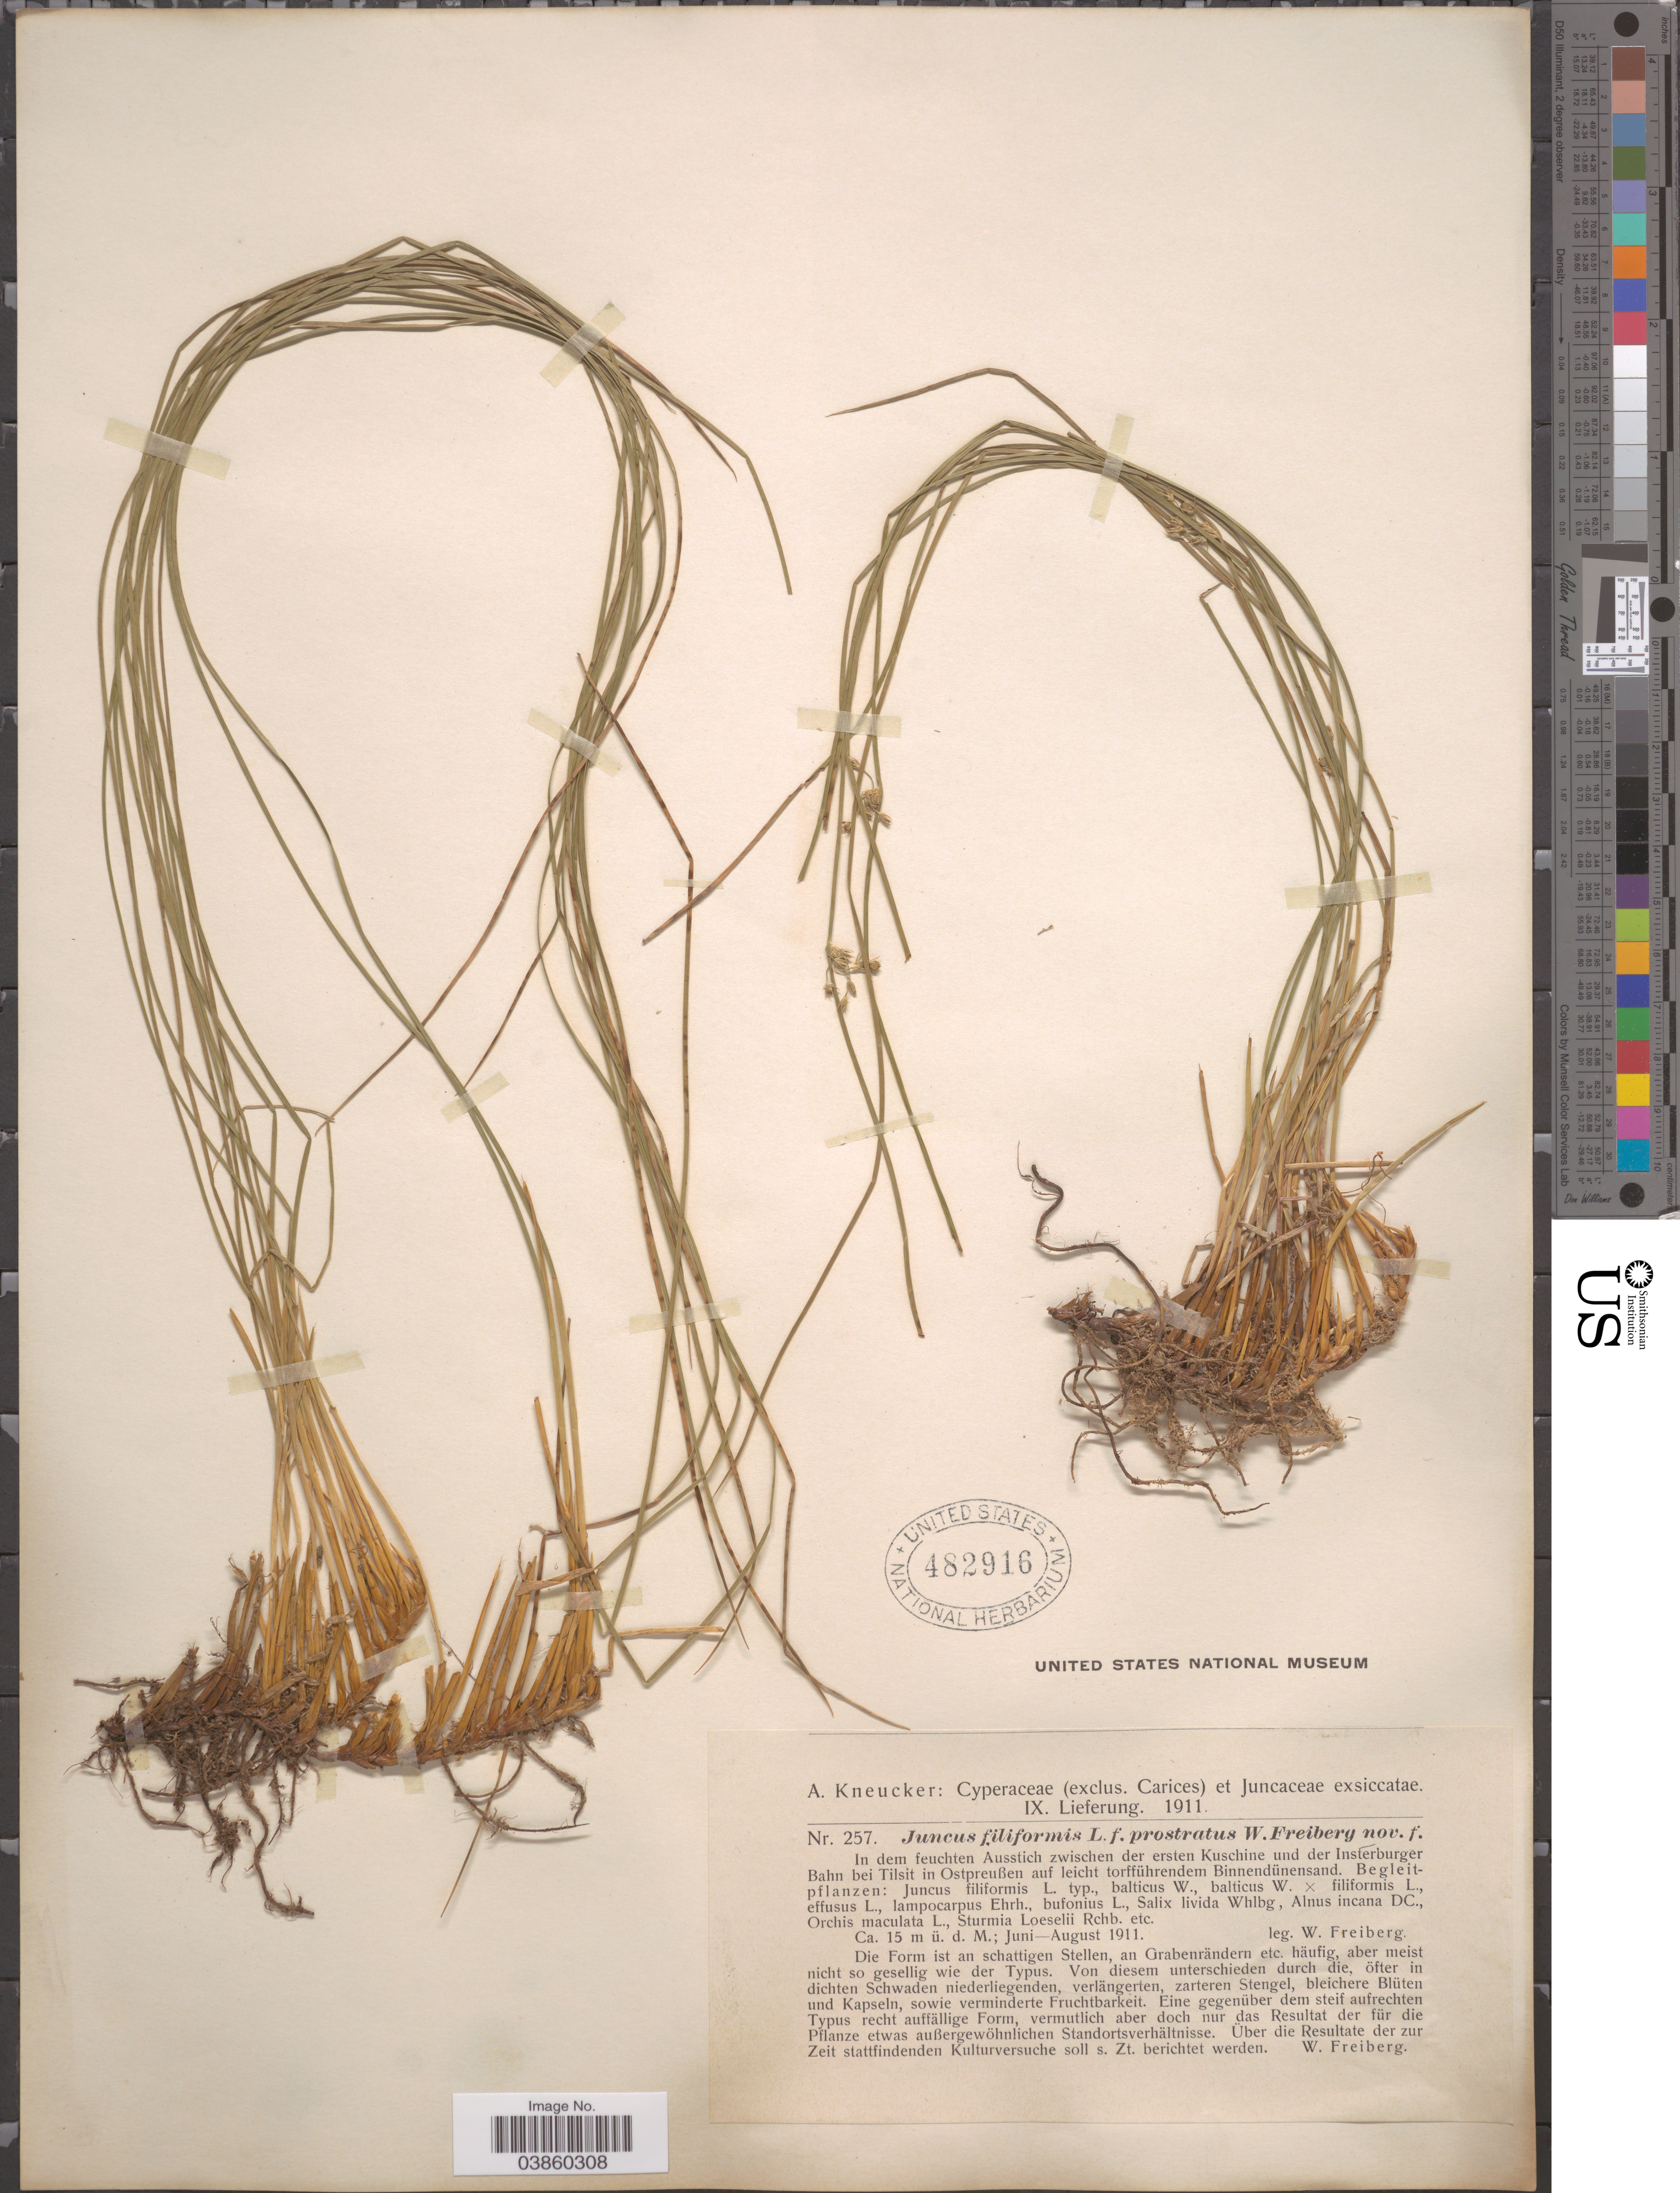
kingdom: Plantae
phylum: Tracheophyta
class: Liliopsida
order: Poales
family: Juncaceae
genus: Juncus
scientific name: Juncus filiformis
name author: L.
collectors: W. Freiberg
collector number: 257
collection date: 1911-06/1911-08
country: Russian Federation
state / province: Kaliningrad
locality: In dem feuchten Ausstich zwischen der ersten Kuschine und der Insterburger Bahn bei Tilsit in Ostpreußen auf leicht torfführendem Binnendünensand.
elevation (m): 15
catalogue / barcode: US 482916